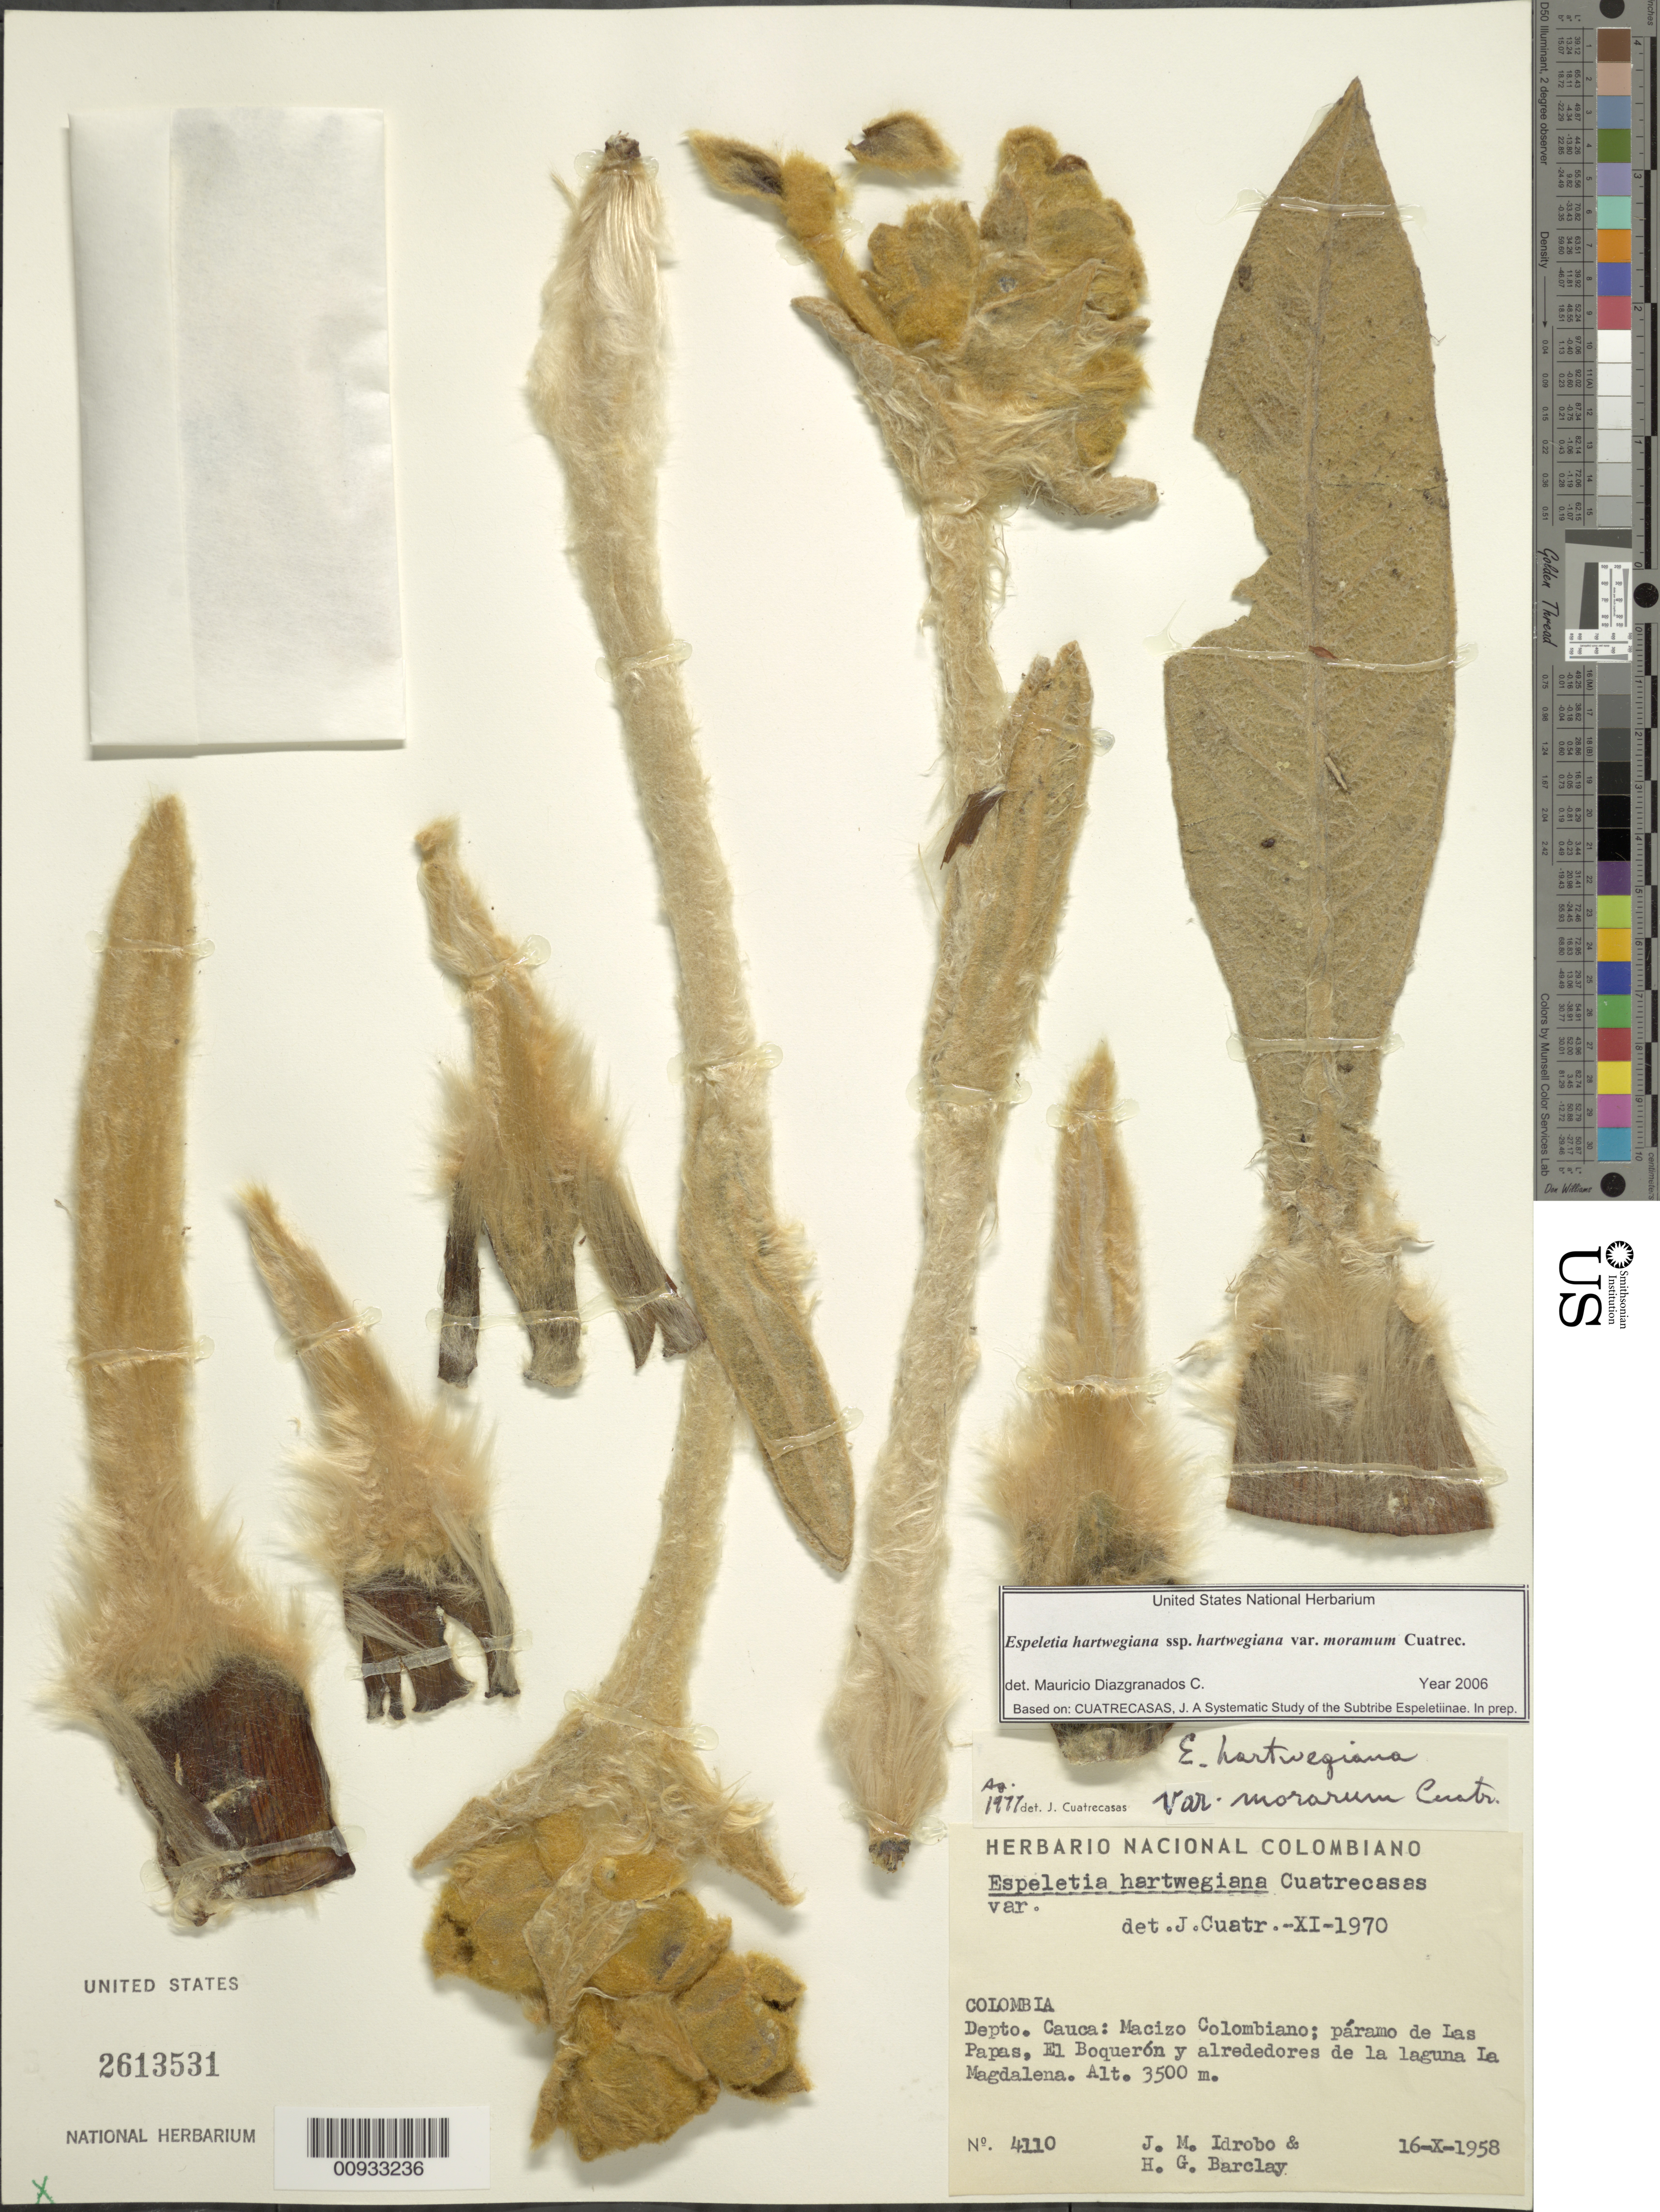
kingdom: Plantae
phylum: Tracheophyta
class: Magnoliopsida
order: Asterales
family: Asteraceae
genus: Espeletia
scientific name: Espeletia hartwegiana var. morarum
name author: Cuatrec.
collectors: J. M. Idrobo & H. G. Barclay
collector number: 4110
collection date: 1958-10-16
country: Colombia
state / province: Cauca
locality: Macizo Columbiano; paramo de Las Papas, El Boqueron y alrededores de la laguna La Magdalena.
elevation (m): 3500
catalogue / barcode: US 2613531